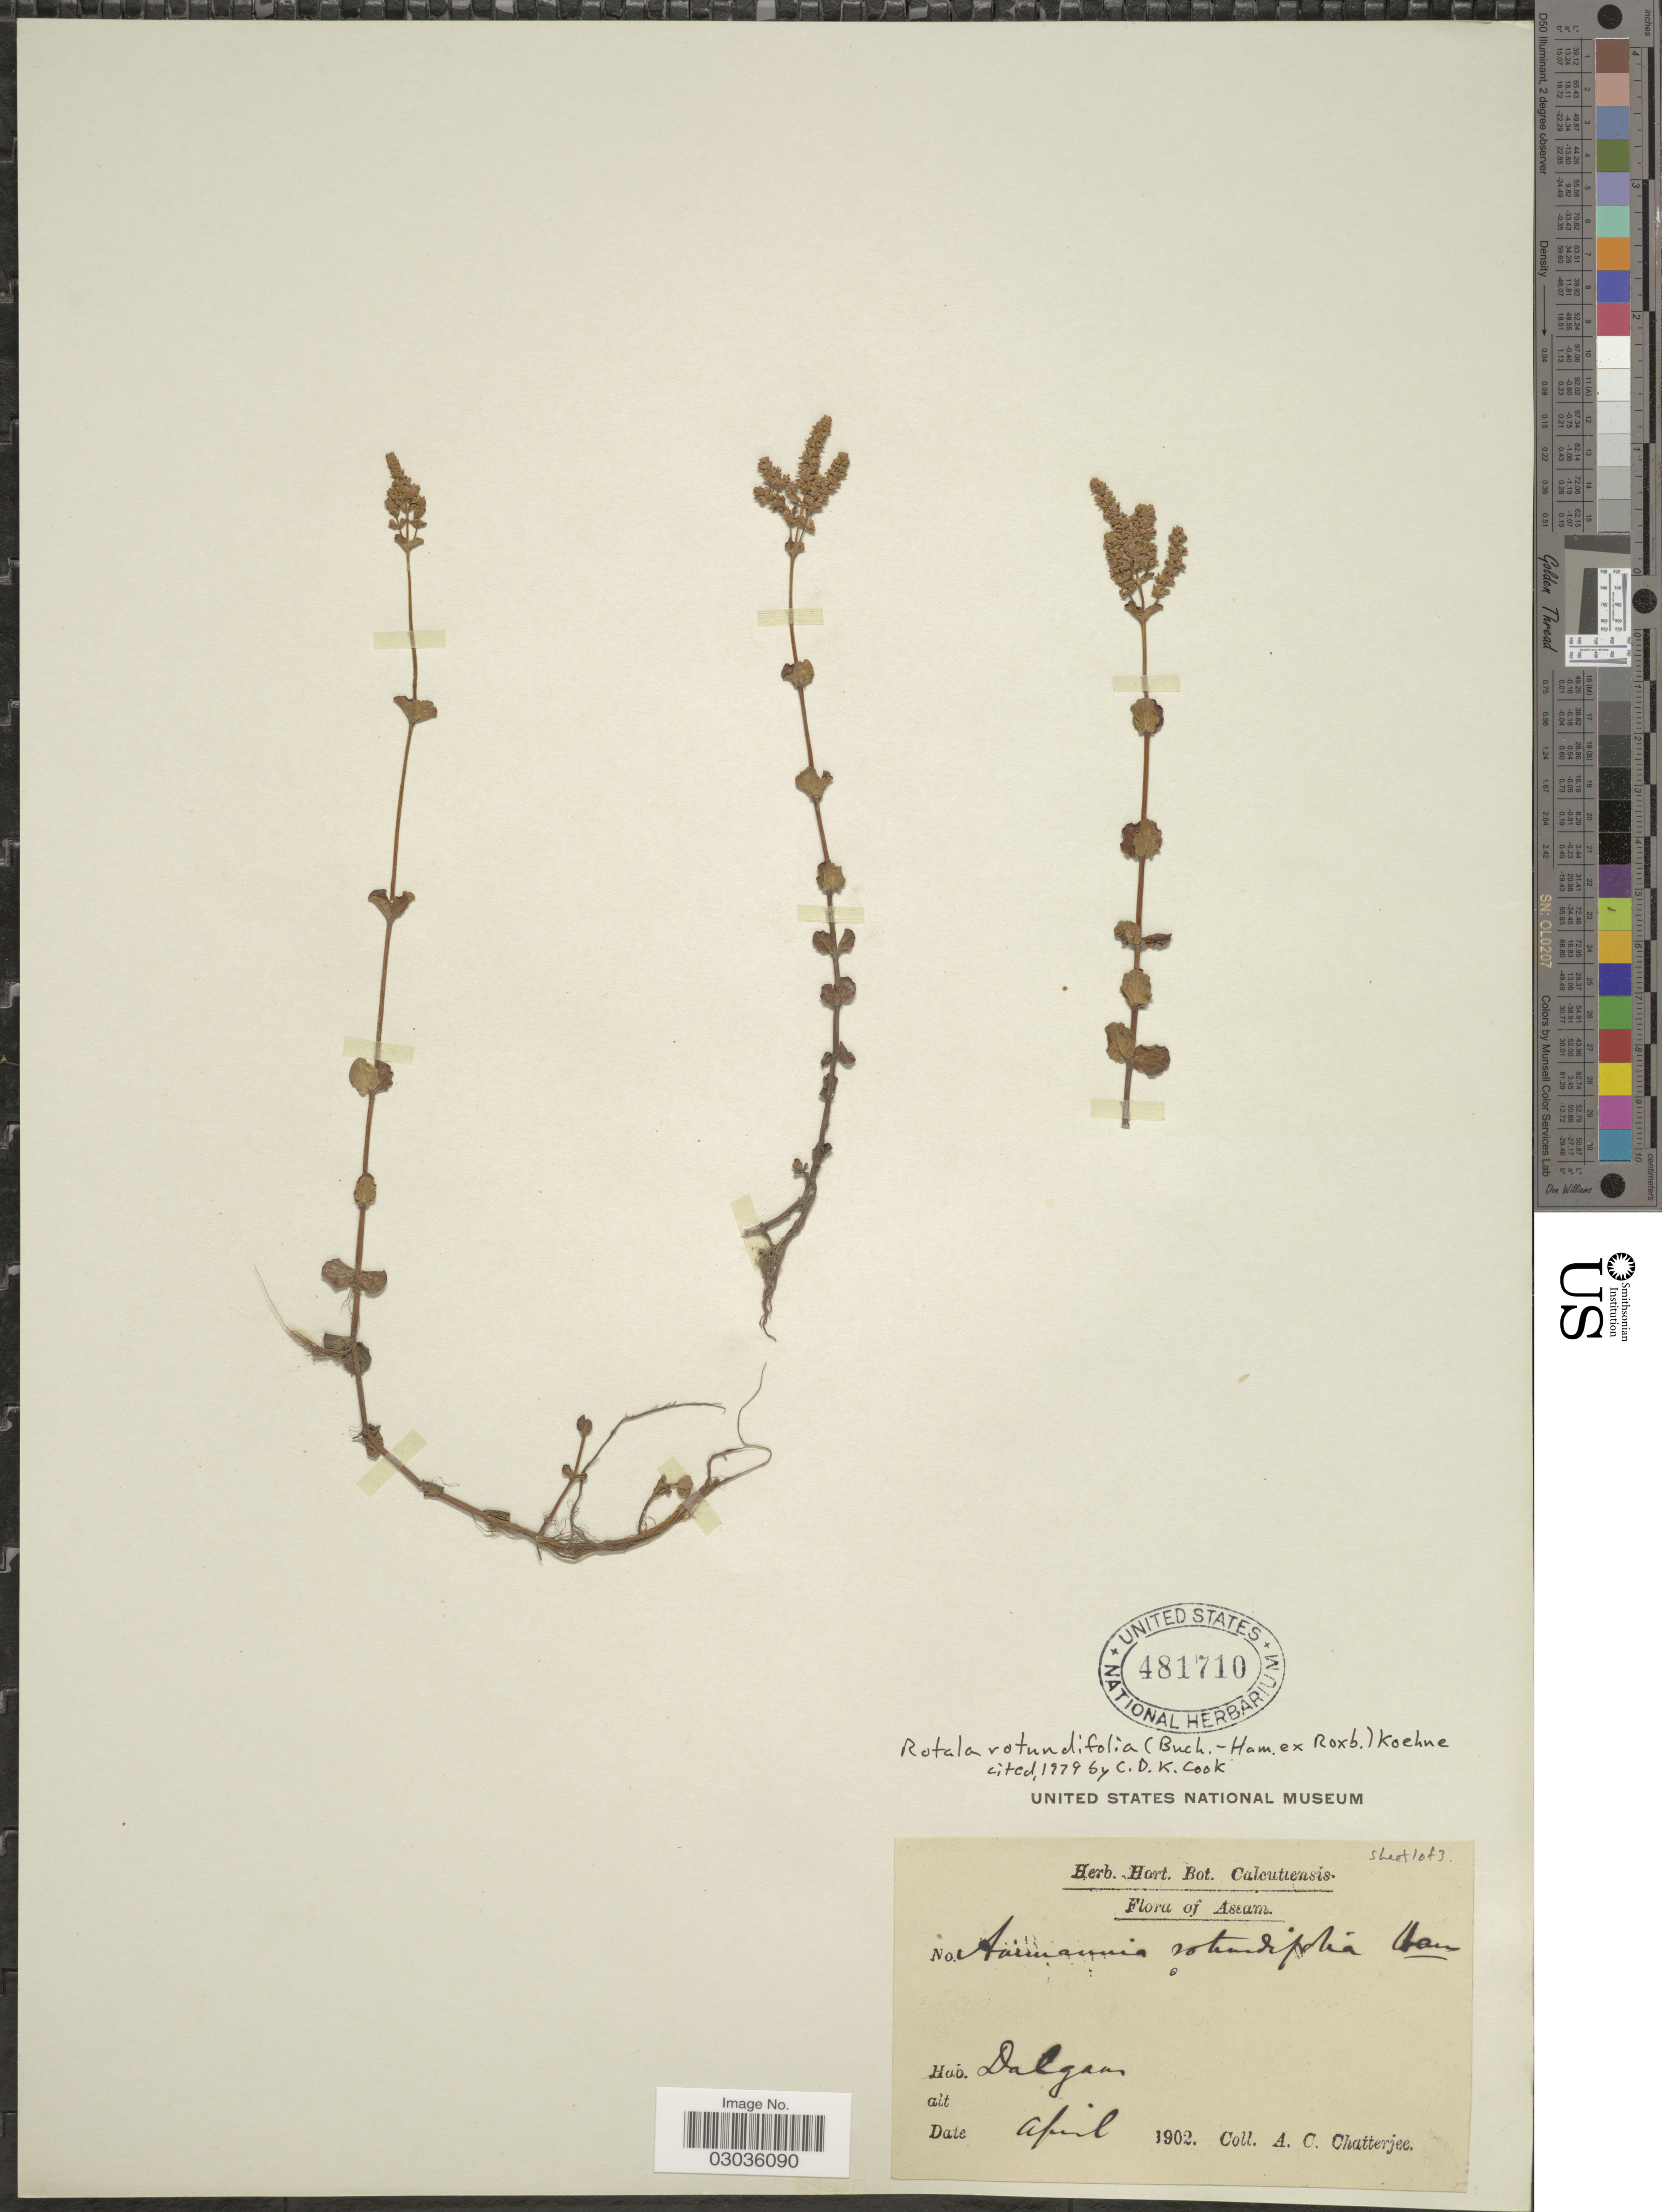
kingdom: Plantae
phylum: Tracheophyta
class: Magnoliopsida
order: Myrtales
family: Lythraceae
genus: Rotala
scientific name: Rotala rotundifolia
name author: (Buch.-Ham. & Roxb.) Koehne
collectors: A. Chatterjee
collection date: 1902-04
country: India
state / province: Assam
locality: Dalgaon.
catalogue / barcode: US 481710